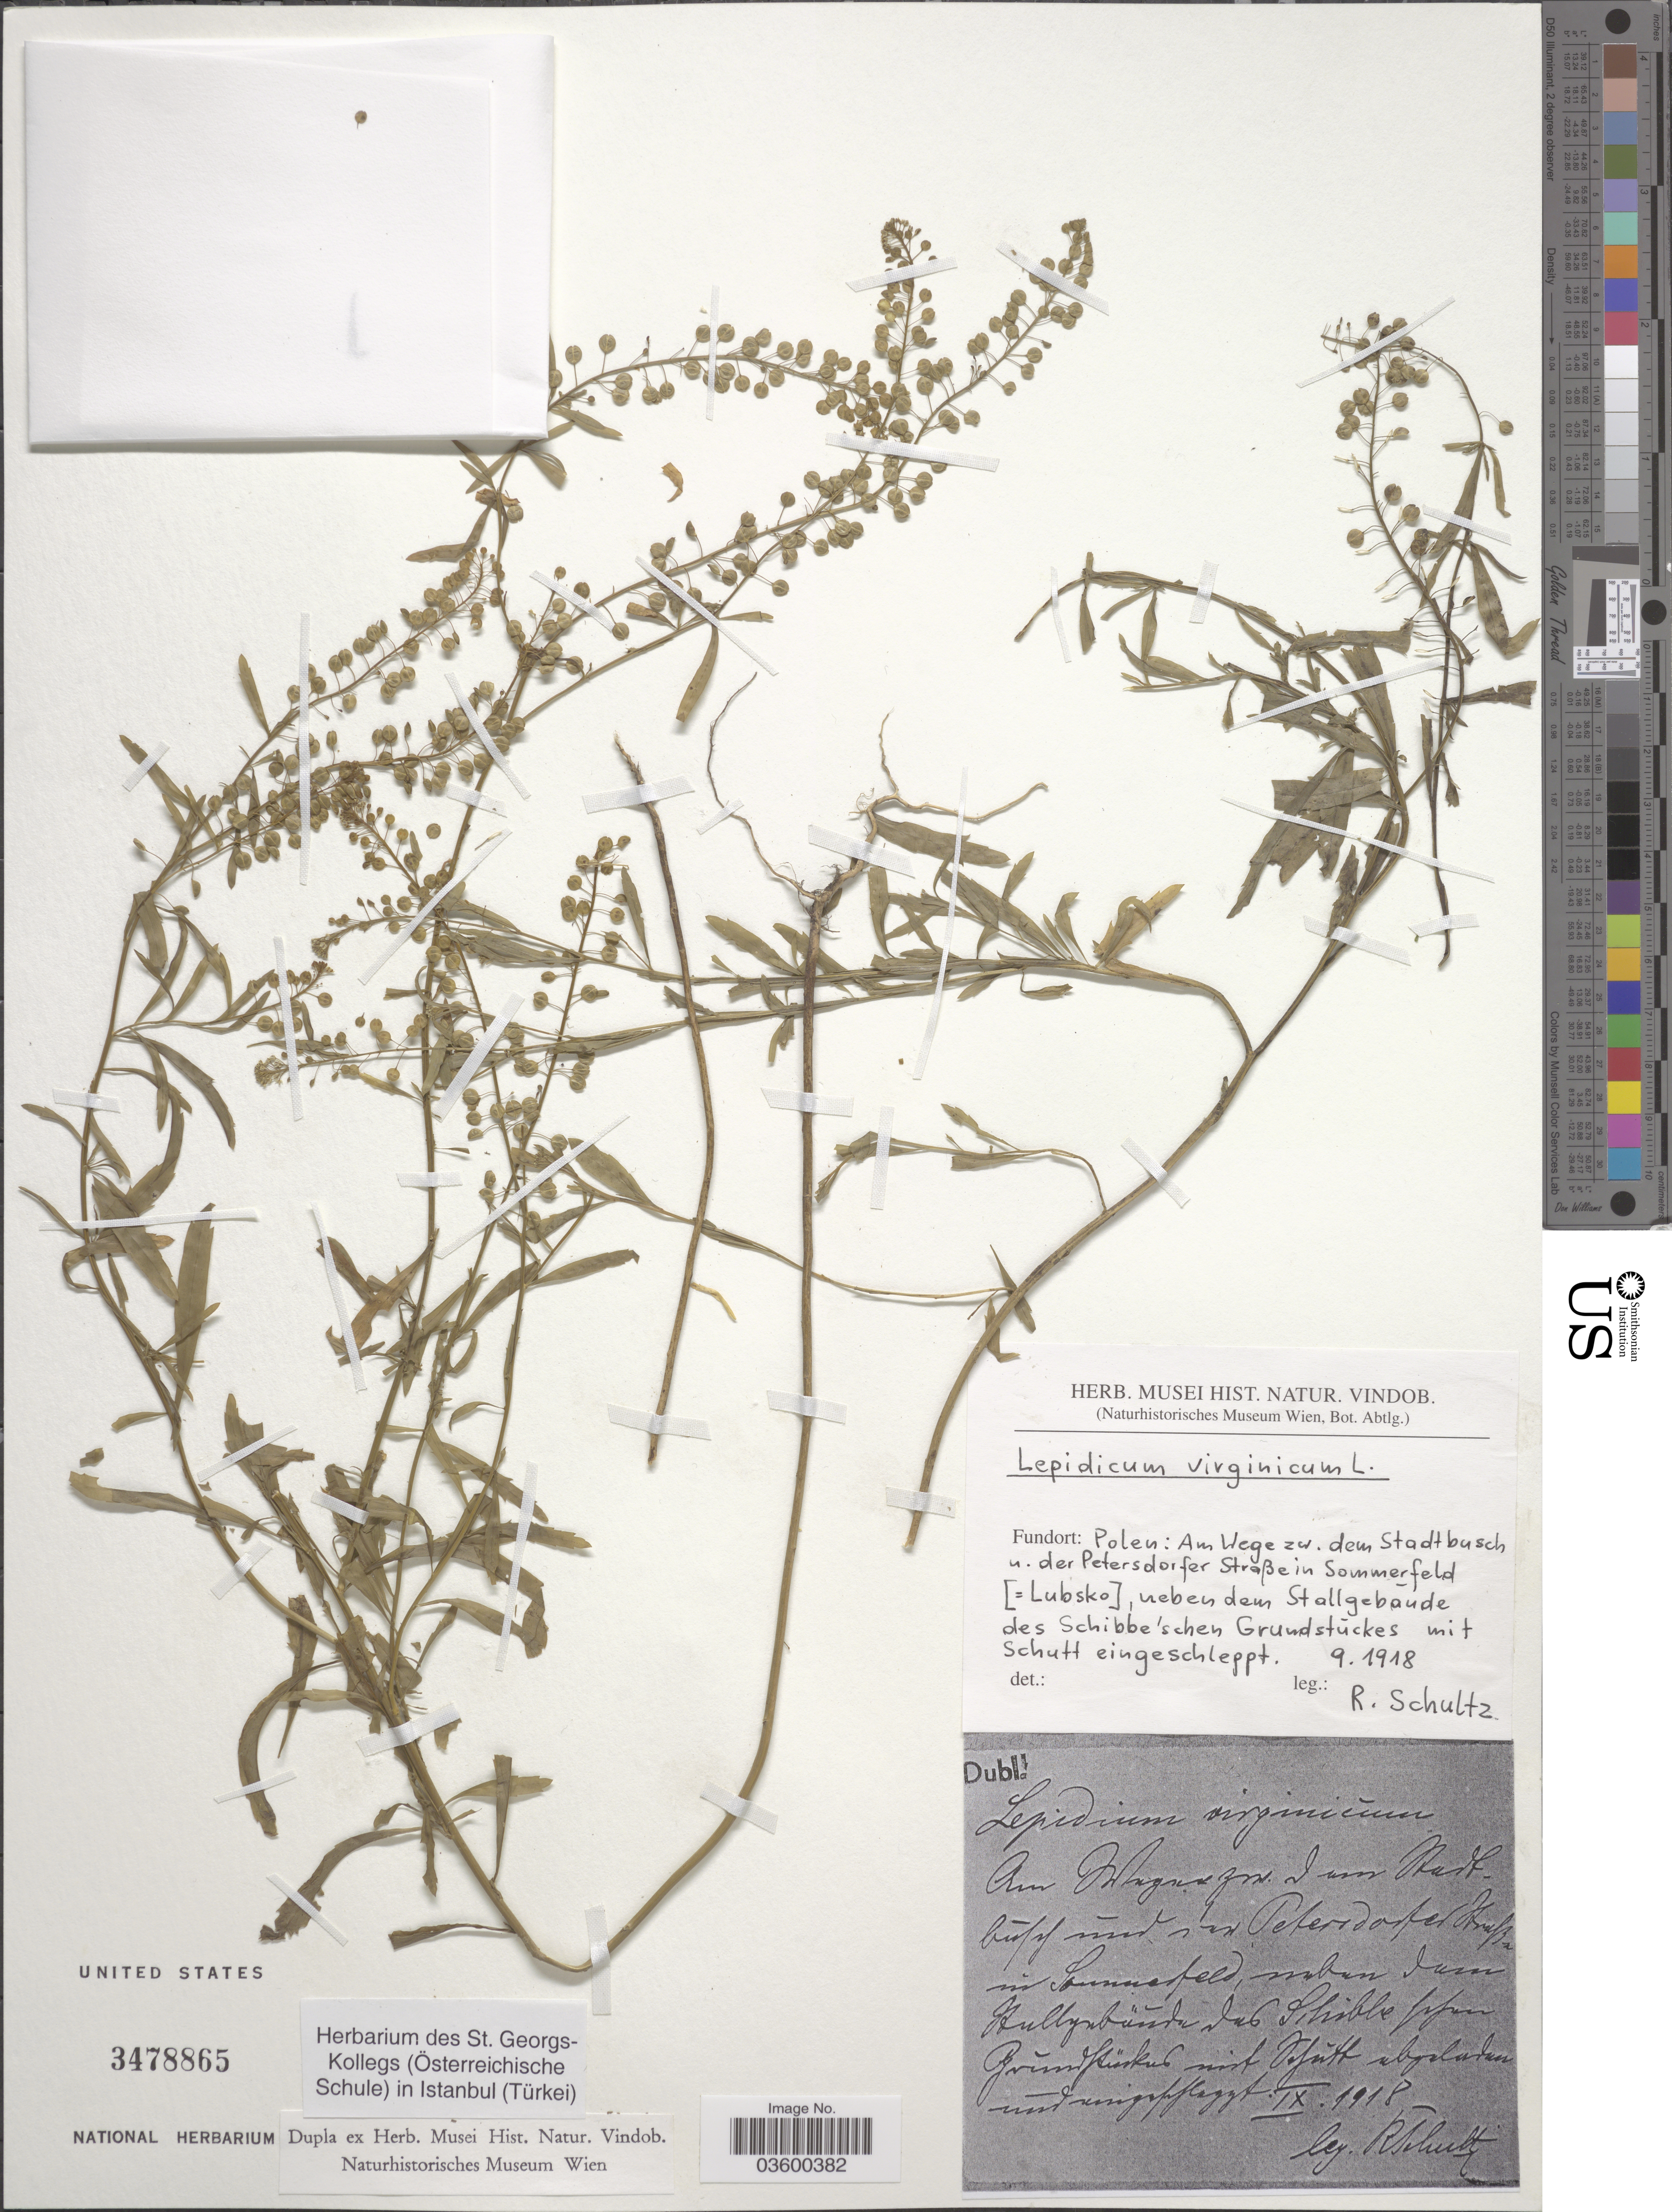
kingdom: Plantae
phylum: Tracheophyta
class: Magnoliopsida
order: Brassicales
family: Brassicaceae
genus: Lepidium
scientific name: Lepidium virginicum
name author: L.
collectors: R. Schultz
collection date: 1918-09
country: Poland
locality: Polen: Am Wege zw. dem Stadtbusch u. der Petersdorfer Straße in Sommerfeld [=Lubsko], neben[interpreted] dem Stallgebaude des Schibbe'schen Grundstückes uit Schutt eingeschleppt.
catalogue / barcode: US 3478865